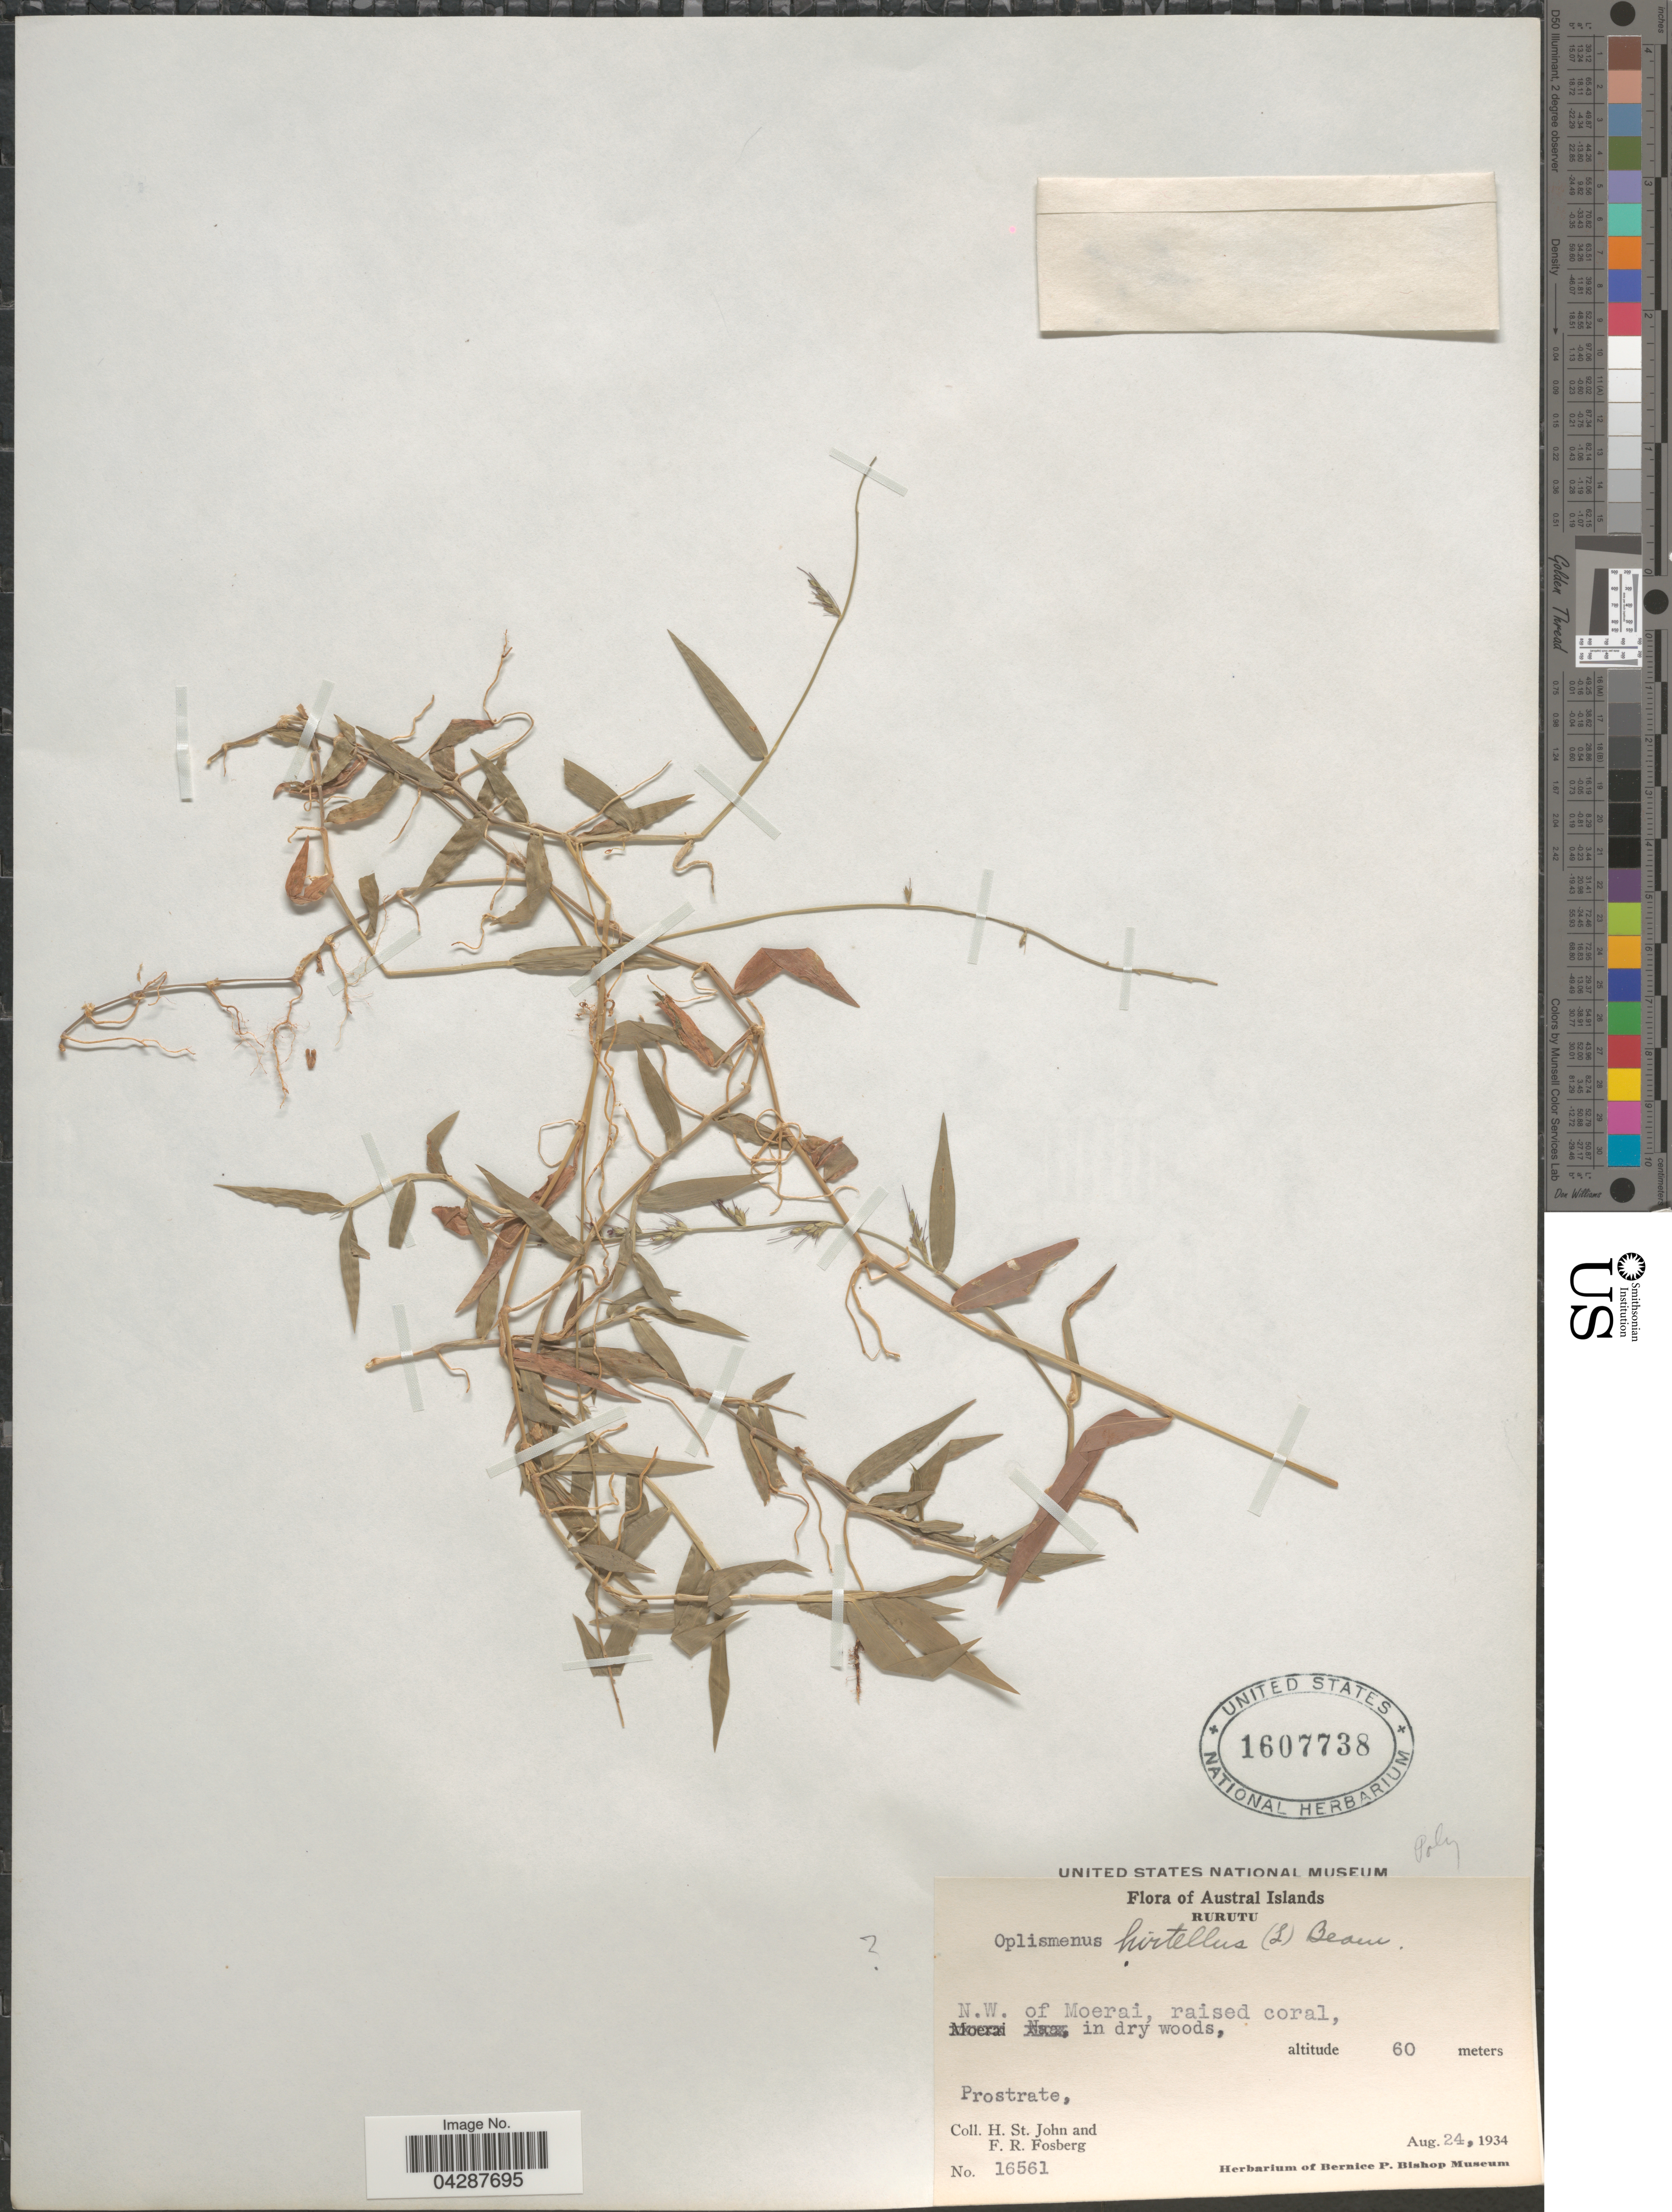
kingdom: Plantae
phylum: Tracheophyta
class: Liliopsida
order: Poales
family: Poaceae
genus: Oplismenus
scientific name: Oplismenus hirtellus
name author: (L.) P. Beauv.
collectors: H. St. John & F. R. Fosberg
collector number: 16561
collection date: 1934-08-24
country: French Polynesia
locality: Austral Islands. Rurutu. N.W. of Moerai, raised coral, in dry woods.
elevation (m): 60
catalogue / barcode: US 1607738